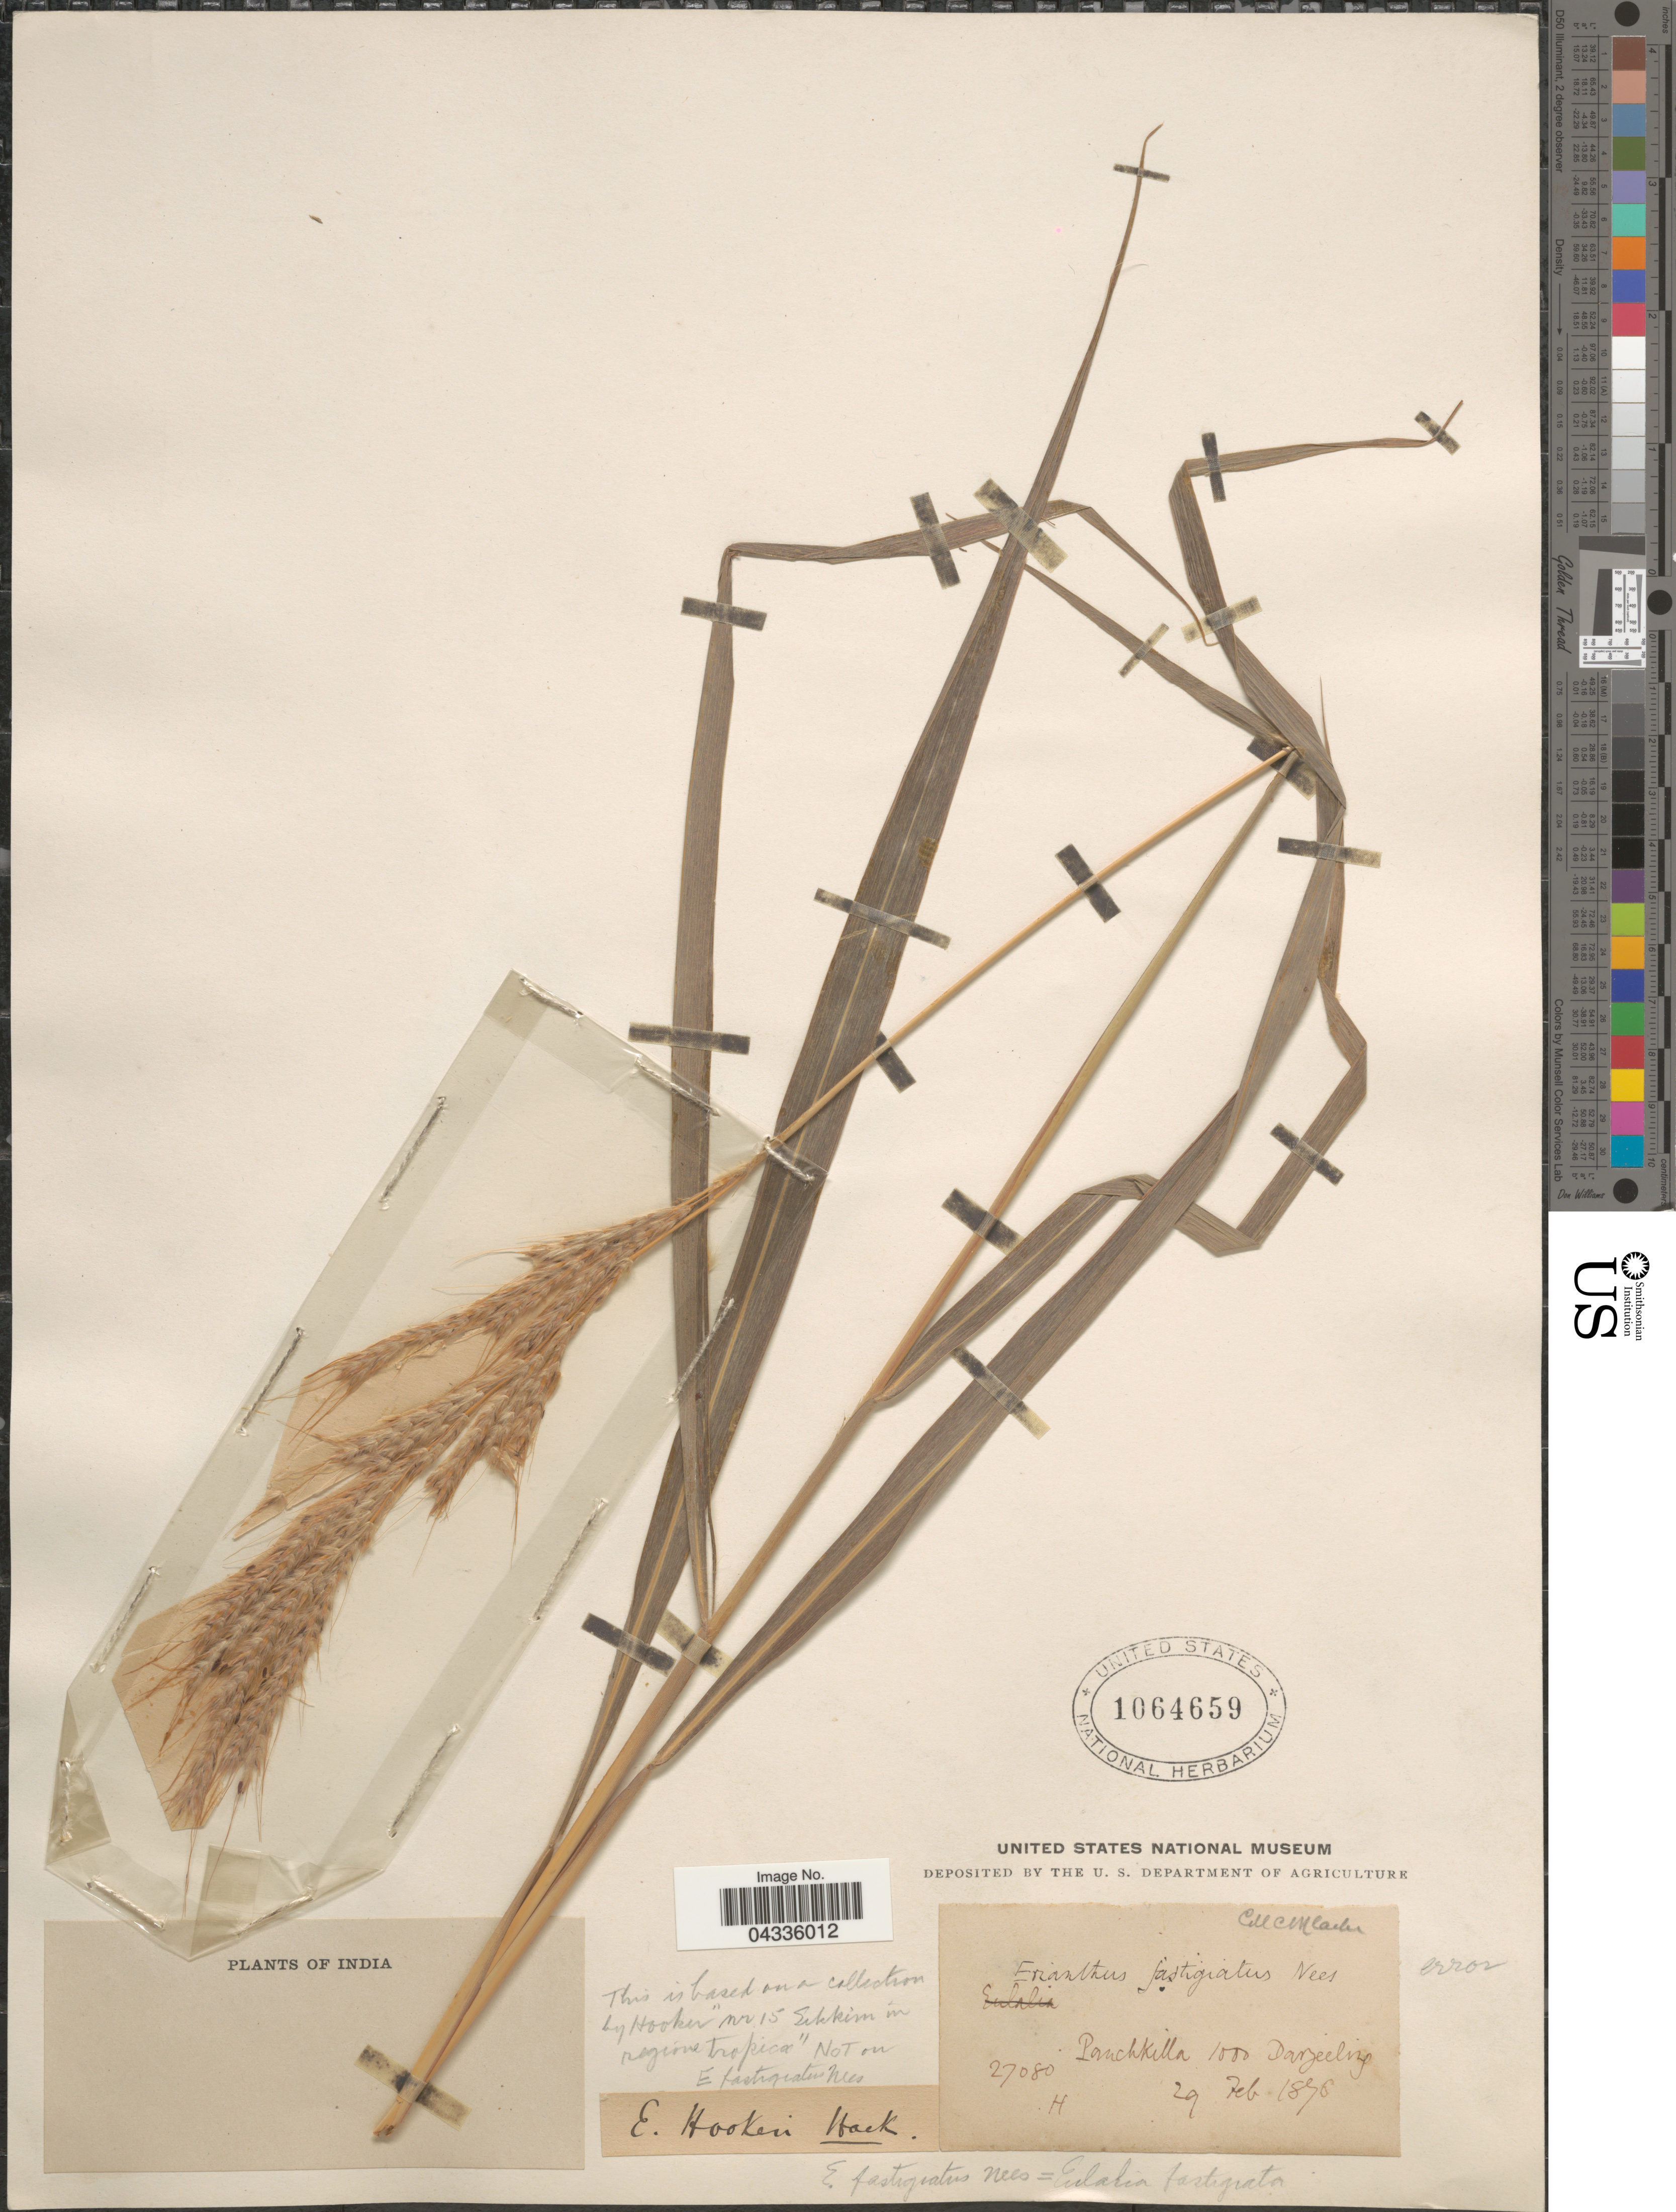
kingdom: Plantae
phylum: Tracheophyta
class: Liliopsida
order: Poales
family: Poaceae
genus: Eulalia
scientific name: Eulalia fastigiata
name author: (Nees) Stapf ex Bor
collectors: C. Carr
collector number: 27080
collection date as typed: Transcribed d/m/y: 29/2/1878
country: India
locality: Darjeeling.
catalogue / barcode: US 1064659